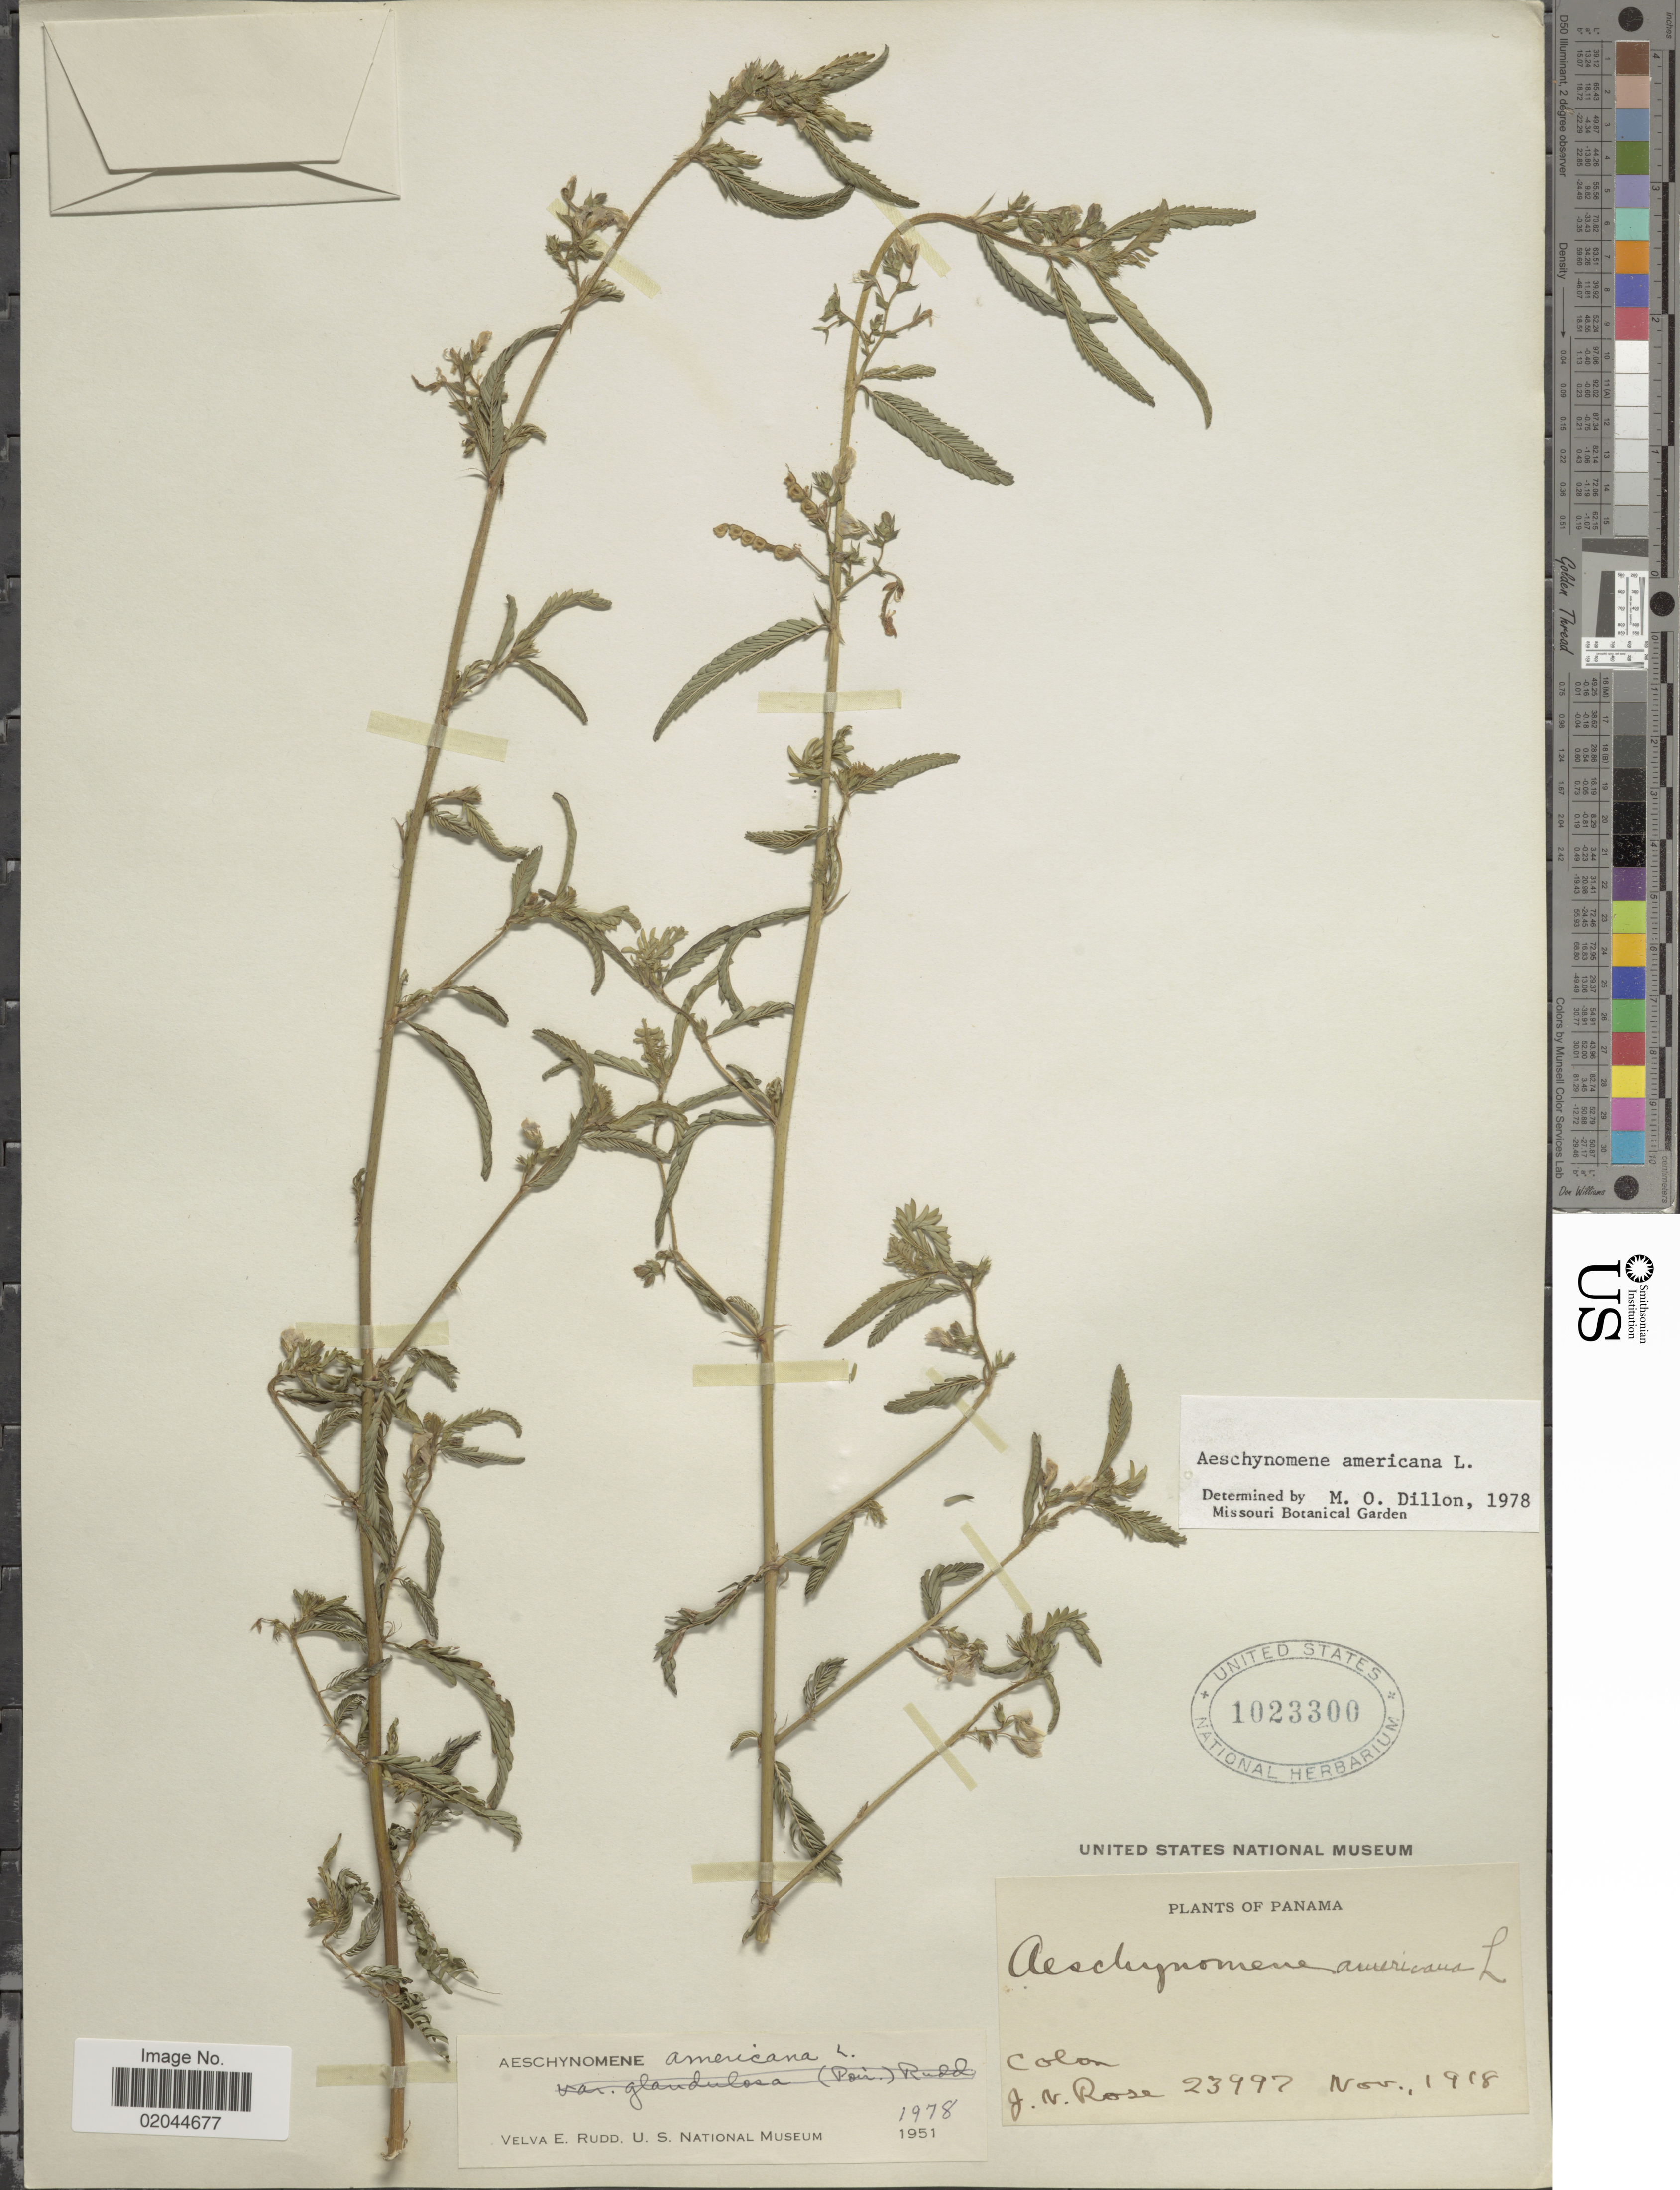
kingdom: Plantae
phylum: Tracheophyta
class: Magnoliopsida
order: Fabales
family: Fabaceae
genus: Aeschynomene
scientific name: Aeschynomene americana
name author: L.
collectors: J. N. Rose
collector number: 23992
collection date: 1918-11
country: Panama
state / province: Colón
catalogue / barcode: US 1023300